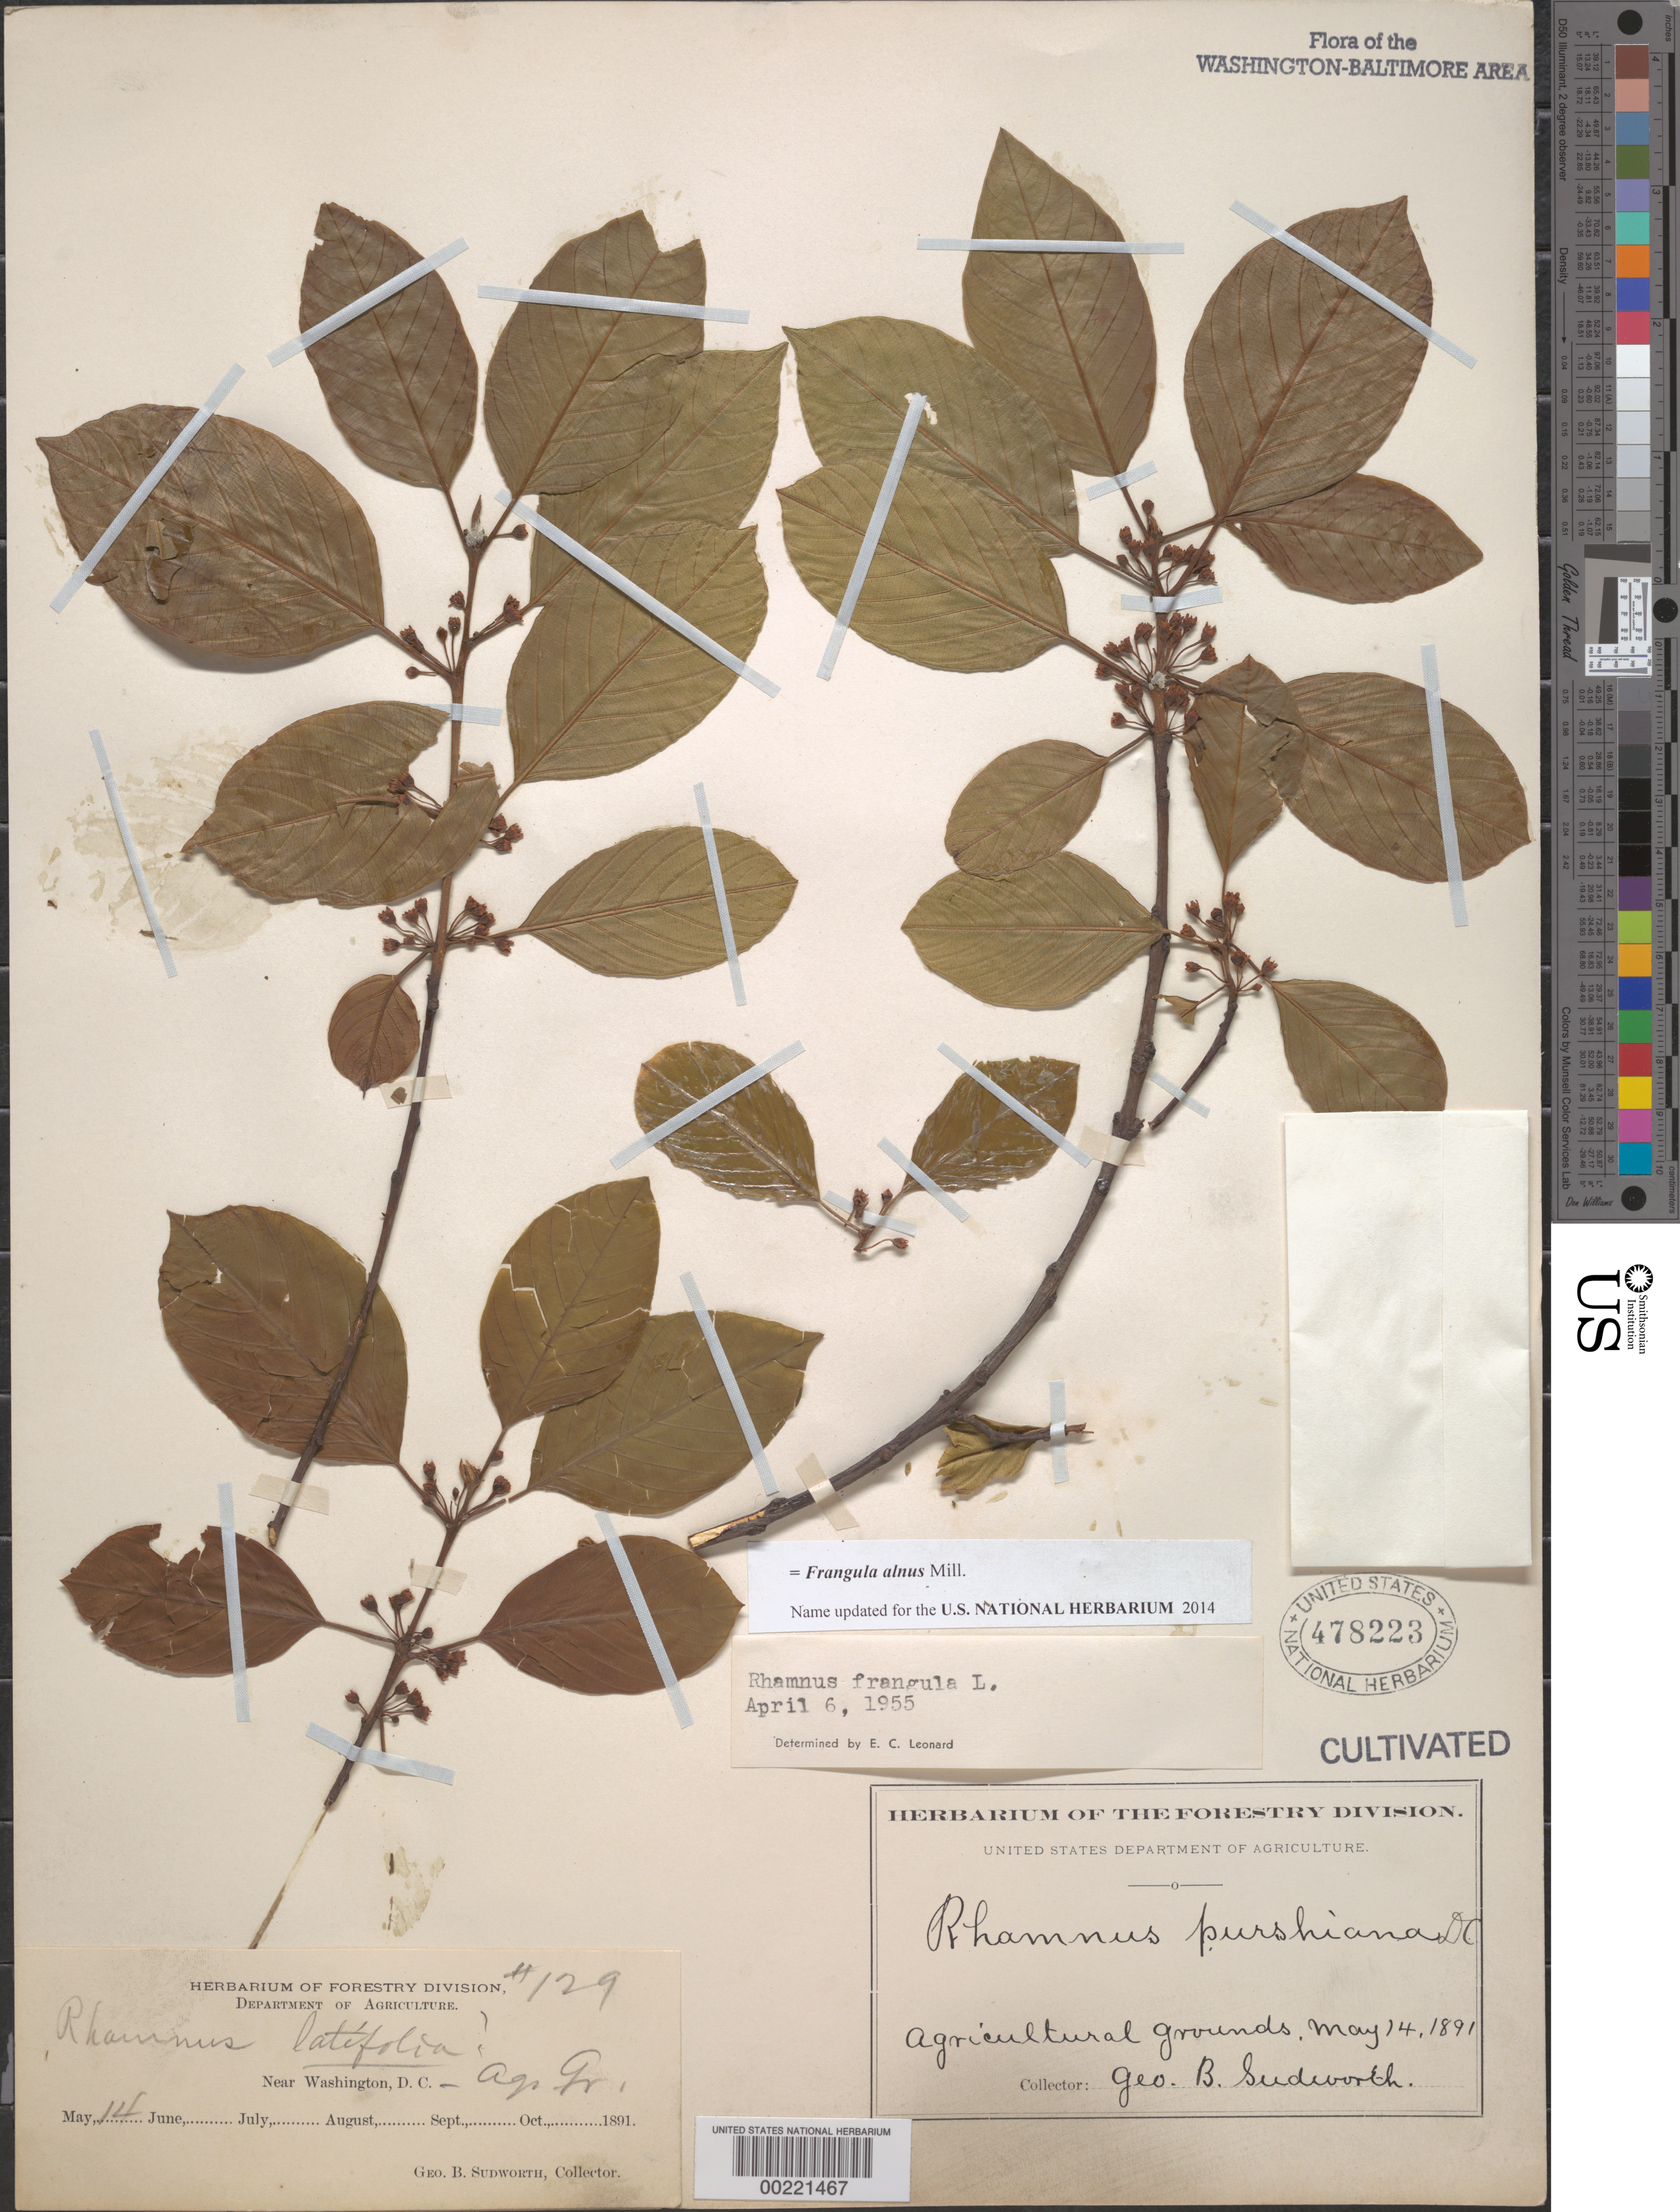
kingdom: Plantae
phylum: Tracheophyta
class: Magnoliopsida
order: Rosales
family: Rhamnaceae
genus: Frangula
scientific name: Frangula alnus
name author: Mill.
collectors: G. B. Sudworth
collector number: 129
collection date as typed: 14 May 1891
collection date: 1891-05-14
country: United States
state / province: District of Columbia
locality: Department of Agriculture grounds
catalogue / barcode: US 478223